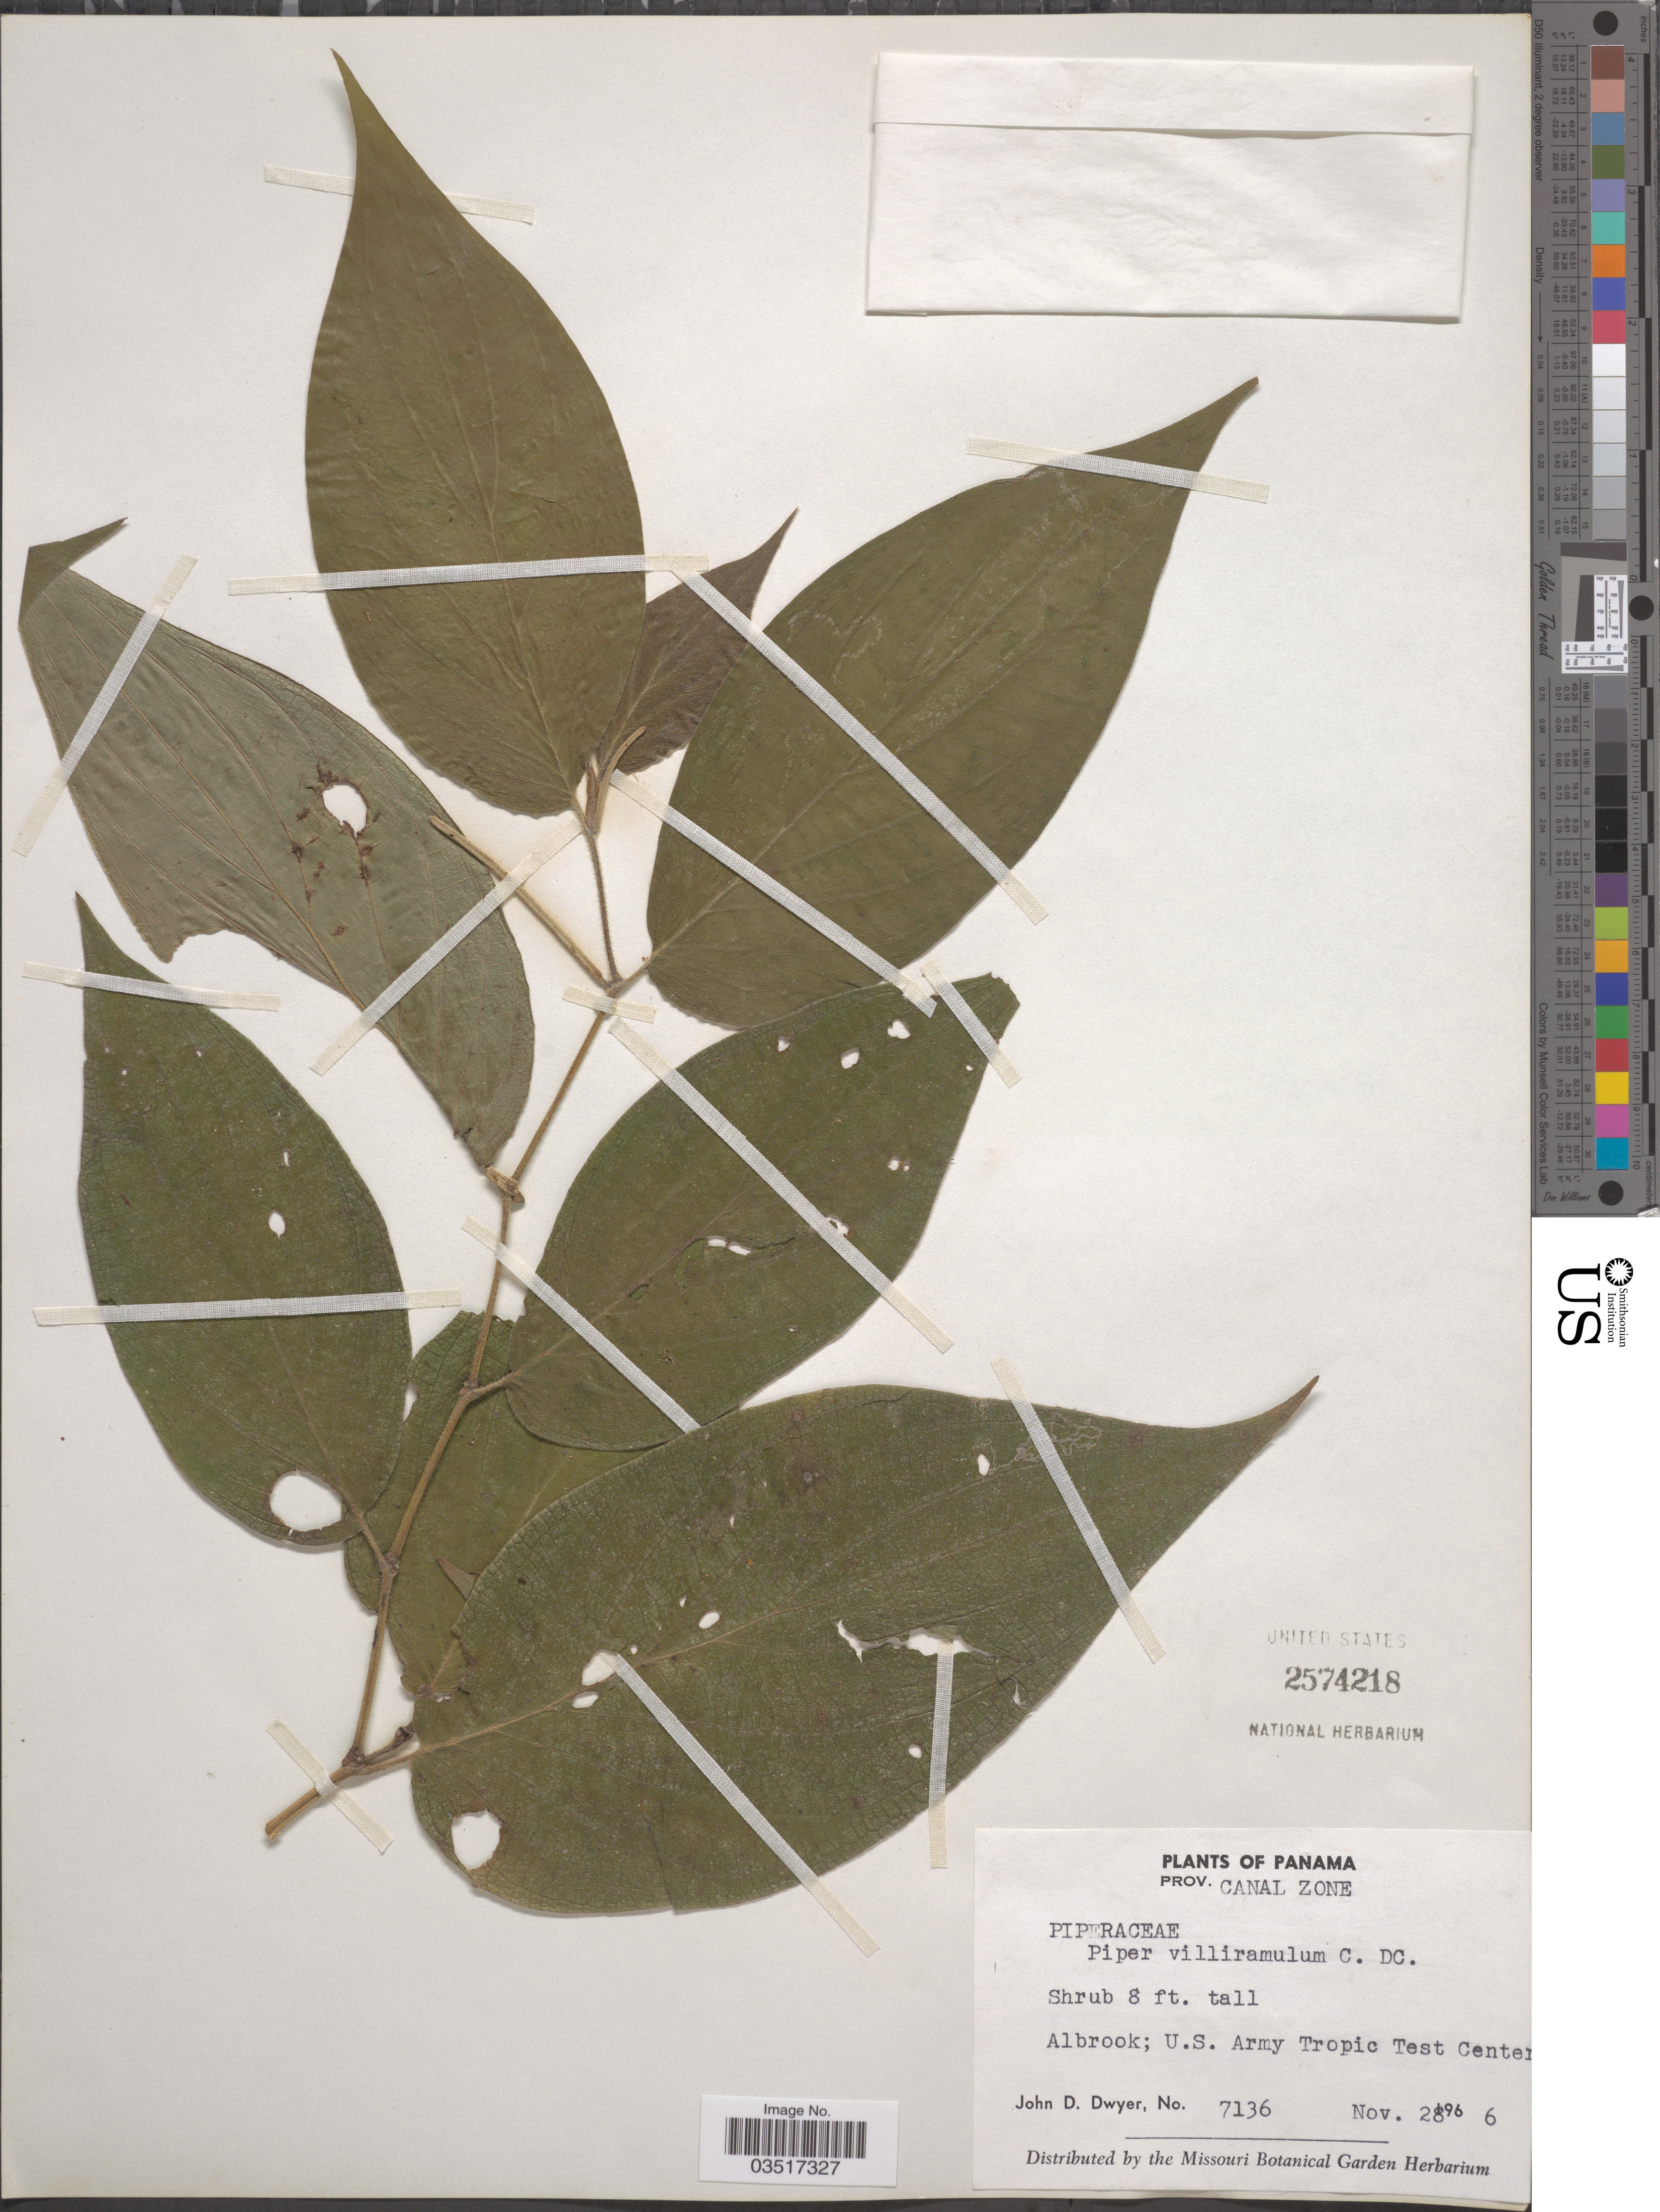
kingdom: Plantae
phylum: Tracheophyta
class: Magnoliopsida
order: Piperales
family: Piperaceae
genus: Piper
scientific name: Piper villiramulum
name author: C. DC.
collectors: J. D. Dwyer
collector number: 7136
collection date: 1966-11-28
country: Panama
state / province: Colón / Panamá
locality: Prov. Canal Zone. Albrook; U.S. Army Tropic Test Center.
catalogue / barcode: US 2574218